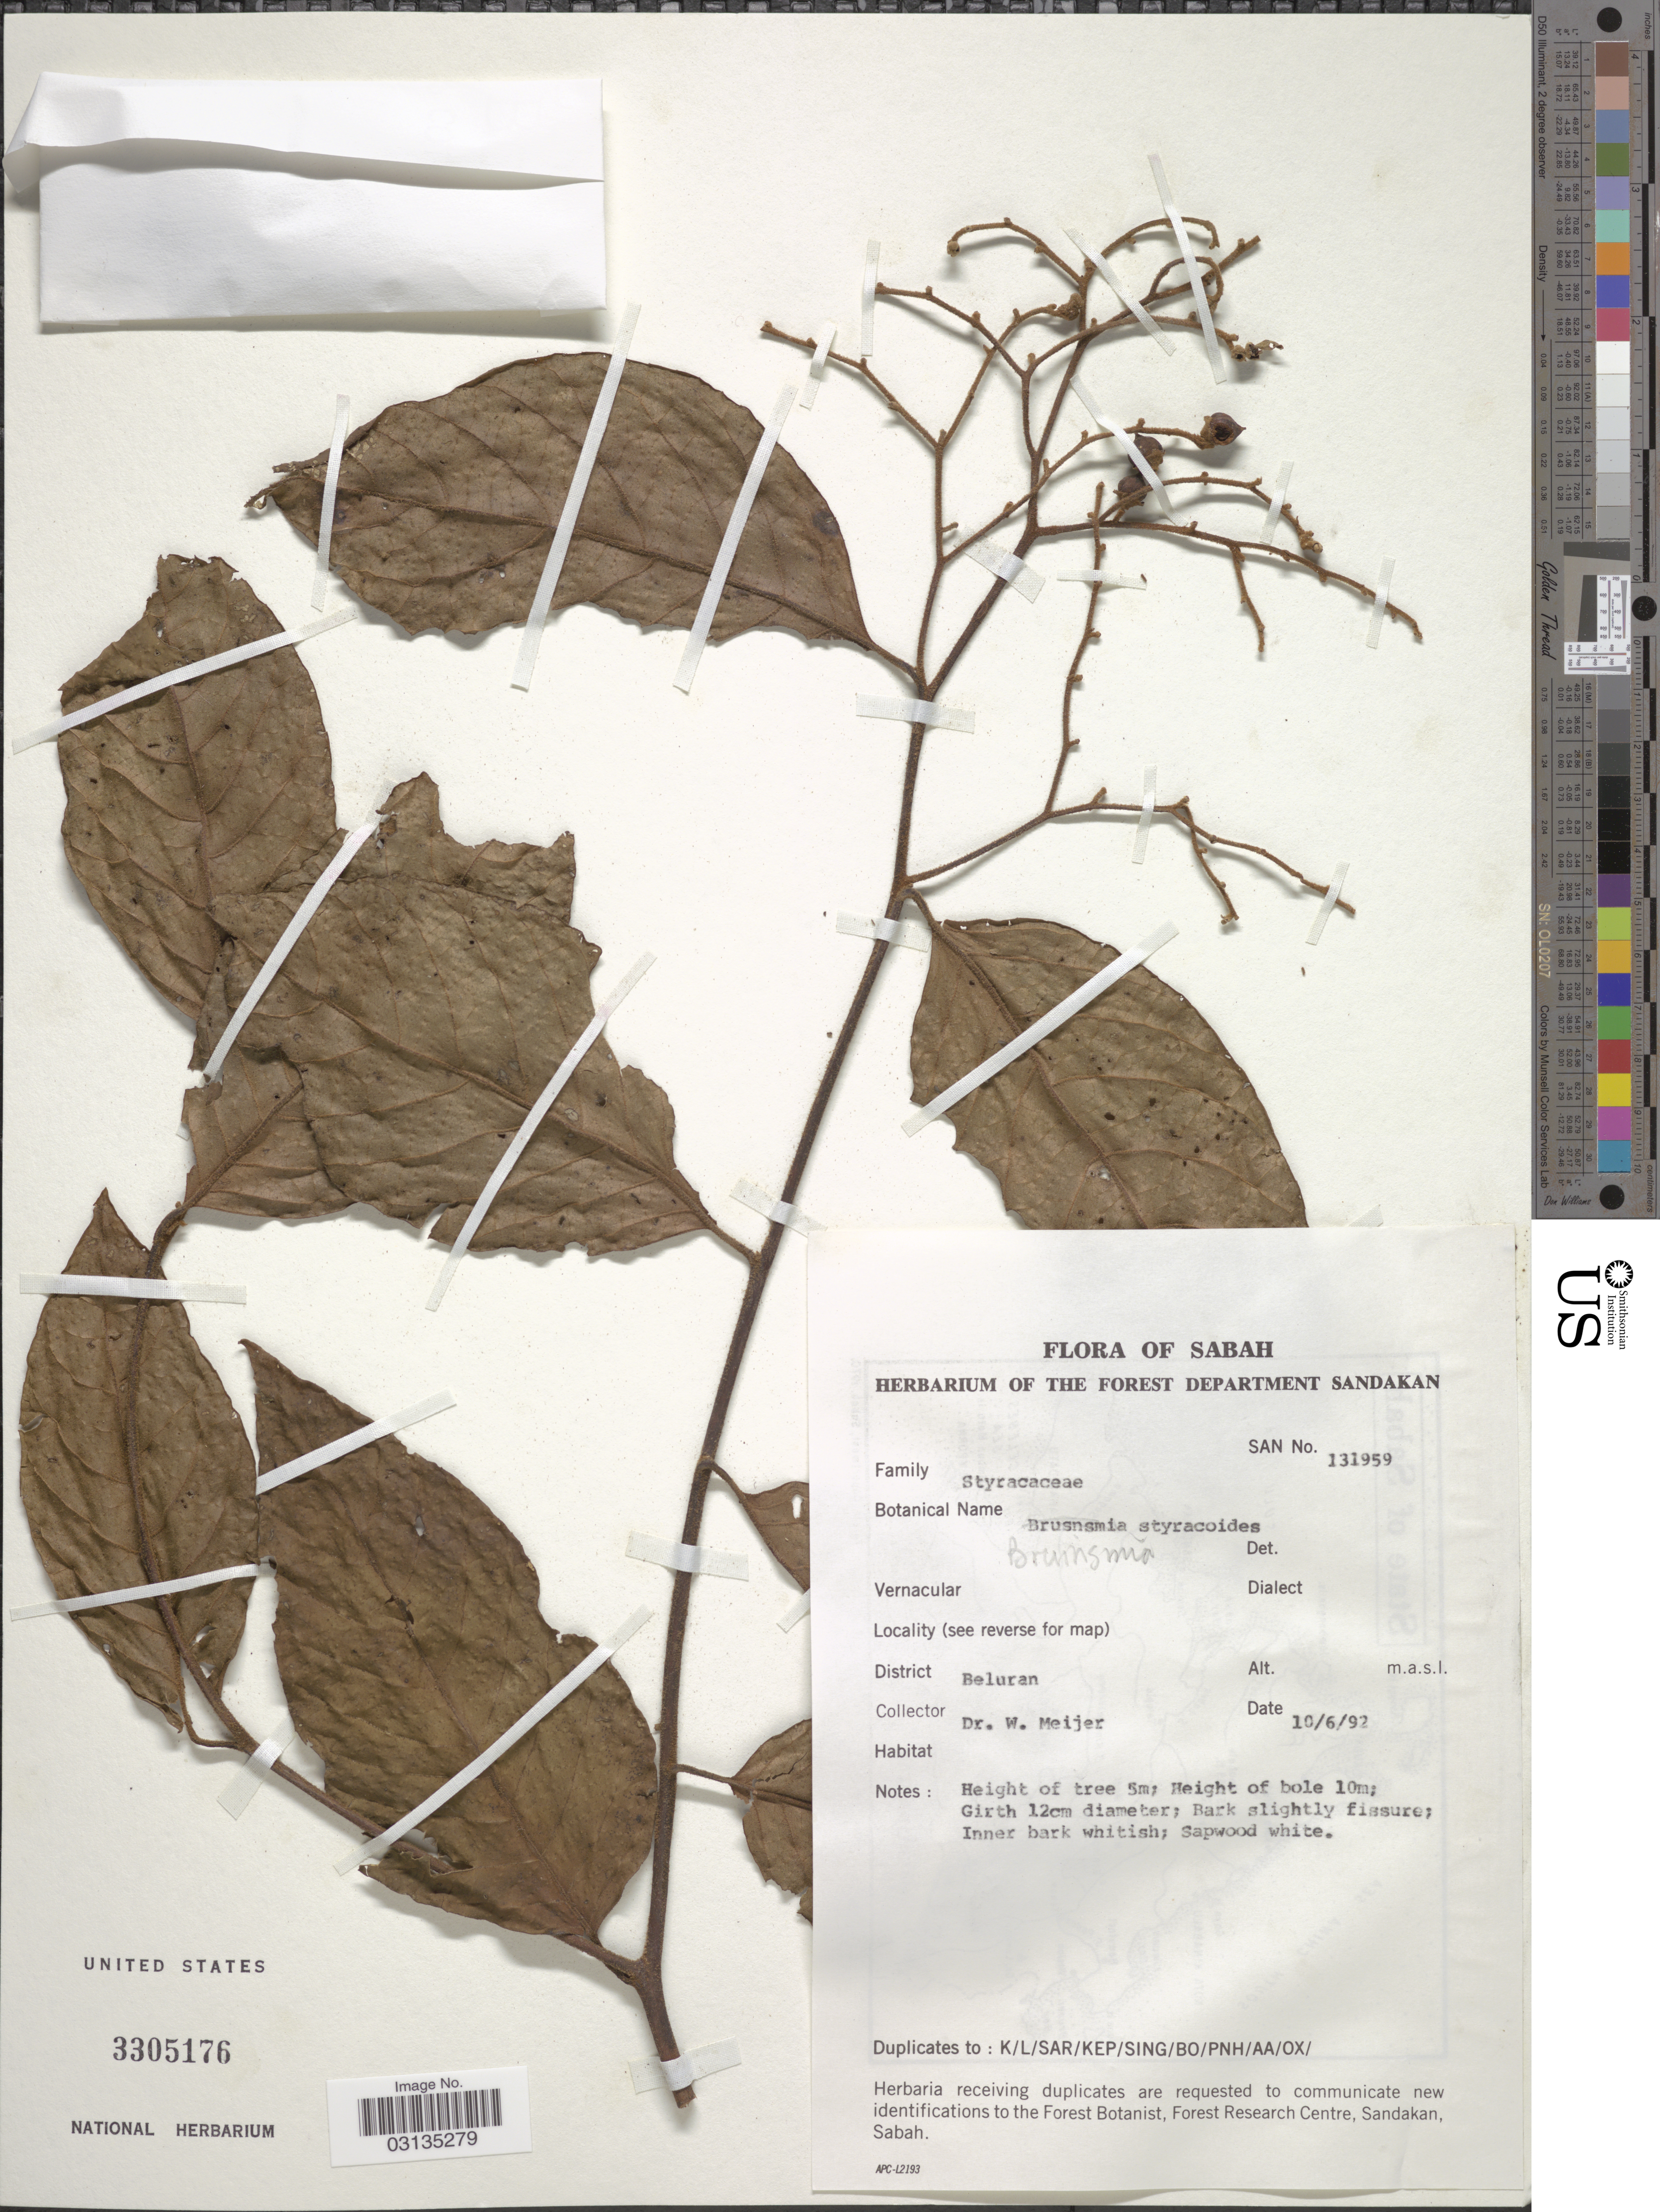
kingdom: Plantae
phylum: Tracheophyta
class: Magnoliopsida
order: Ericales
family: Styracaceae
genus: Bruinsmia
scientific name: Bruinsmia styracoides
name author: Boerl. & Koord.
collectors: W. Meijer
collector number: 131959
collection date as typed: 10/6/92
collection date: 1992-06-10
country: Malaysia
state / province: Sabah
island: Borneo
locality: District Beluran.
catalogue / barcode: US 3305176